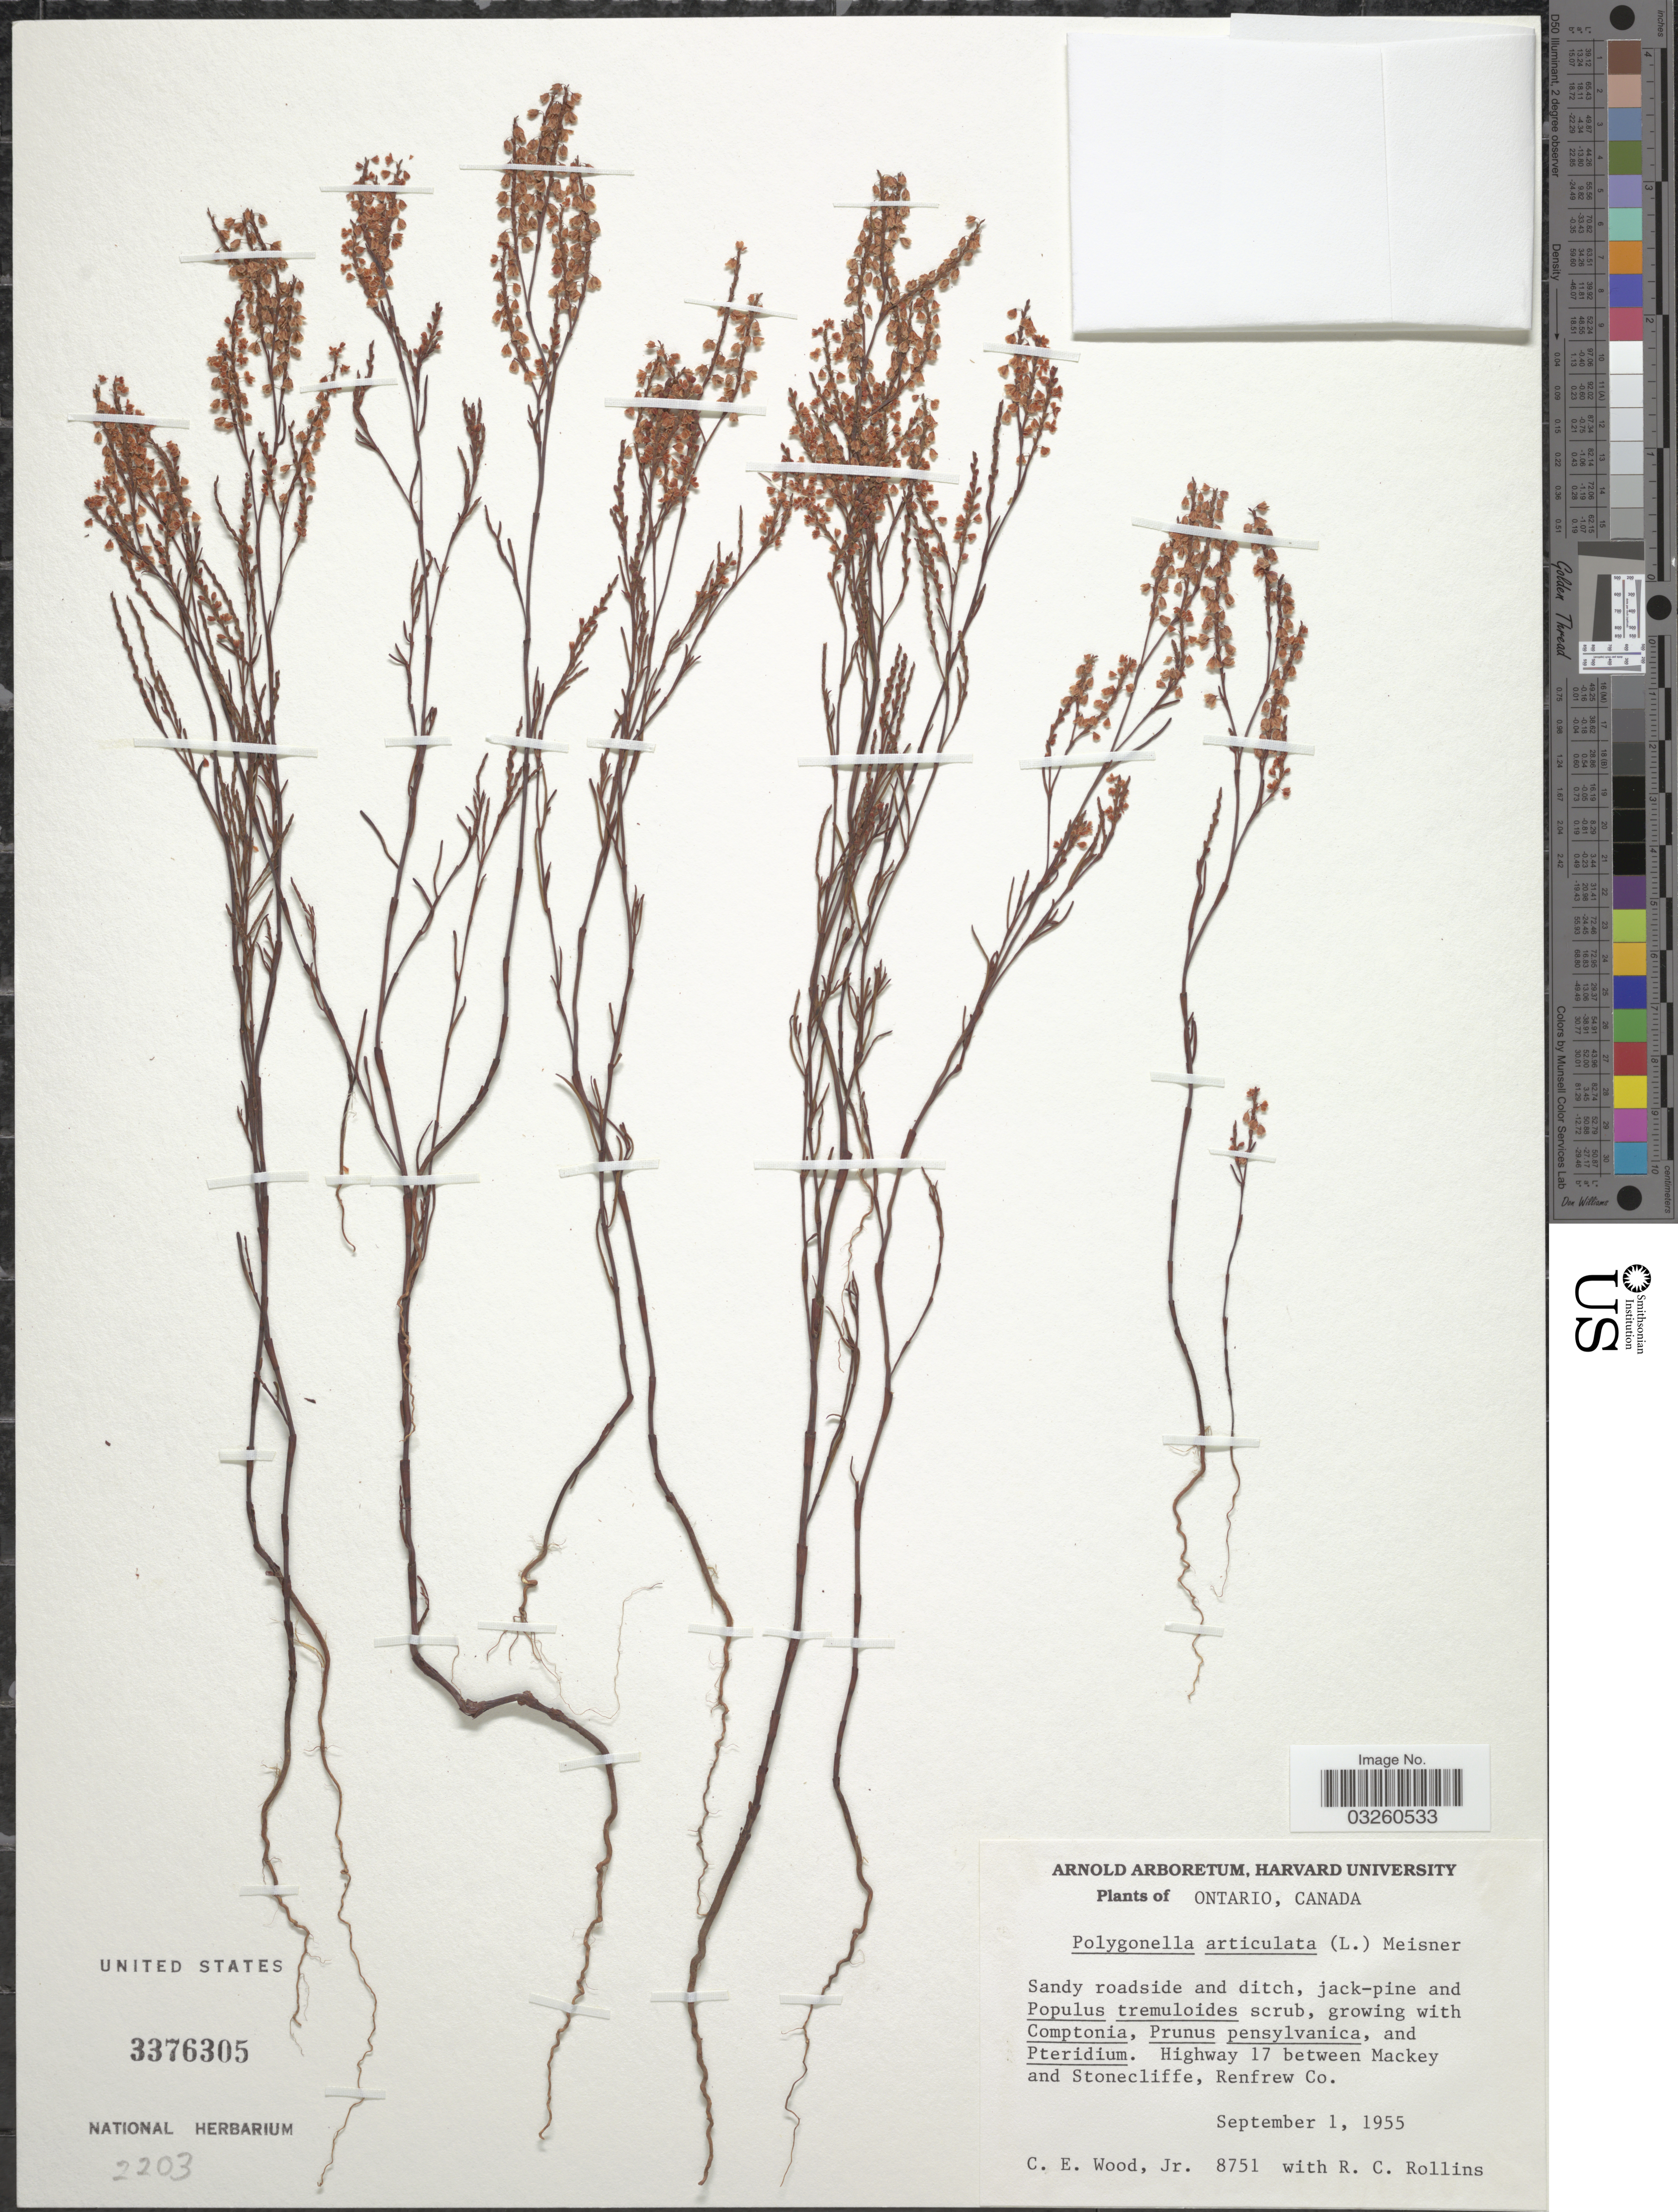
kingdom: Plantae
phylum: Tracheophyta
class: Magnoliopsida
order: Caryophyllales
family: Polygonaceae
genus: Polygonella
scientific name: Polygonella articulata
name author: (L.) Meisn.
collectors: C. Wood & R. C. Rollins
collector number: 8751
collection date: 1955-09-01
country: Canada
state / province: Ontario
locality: Highway 17 between Mackey and Stonecliffe, Renfrew Co.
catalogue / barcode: US 3376305